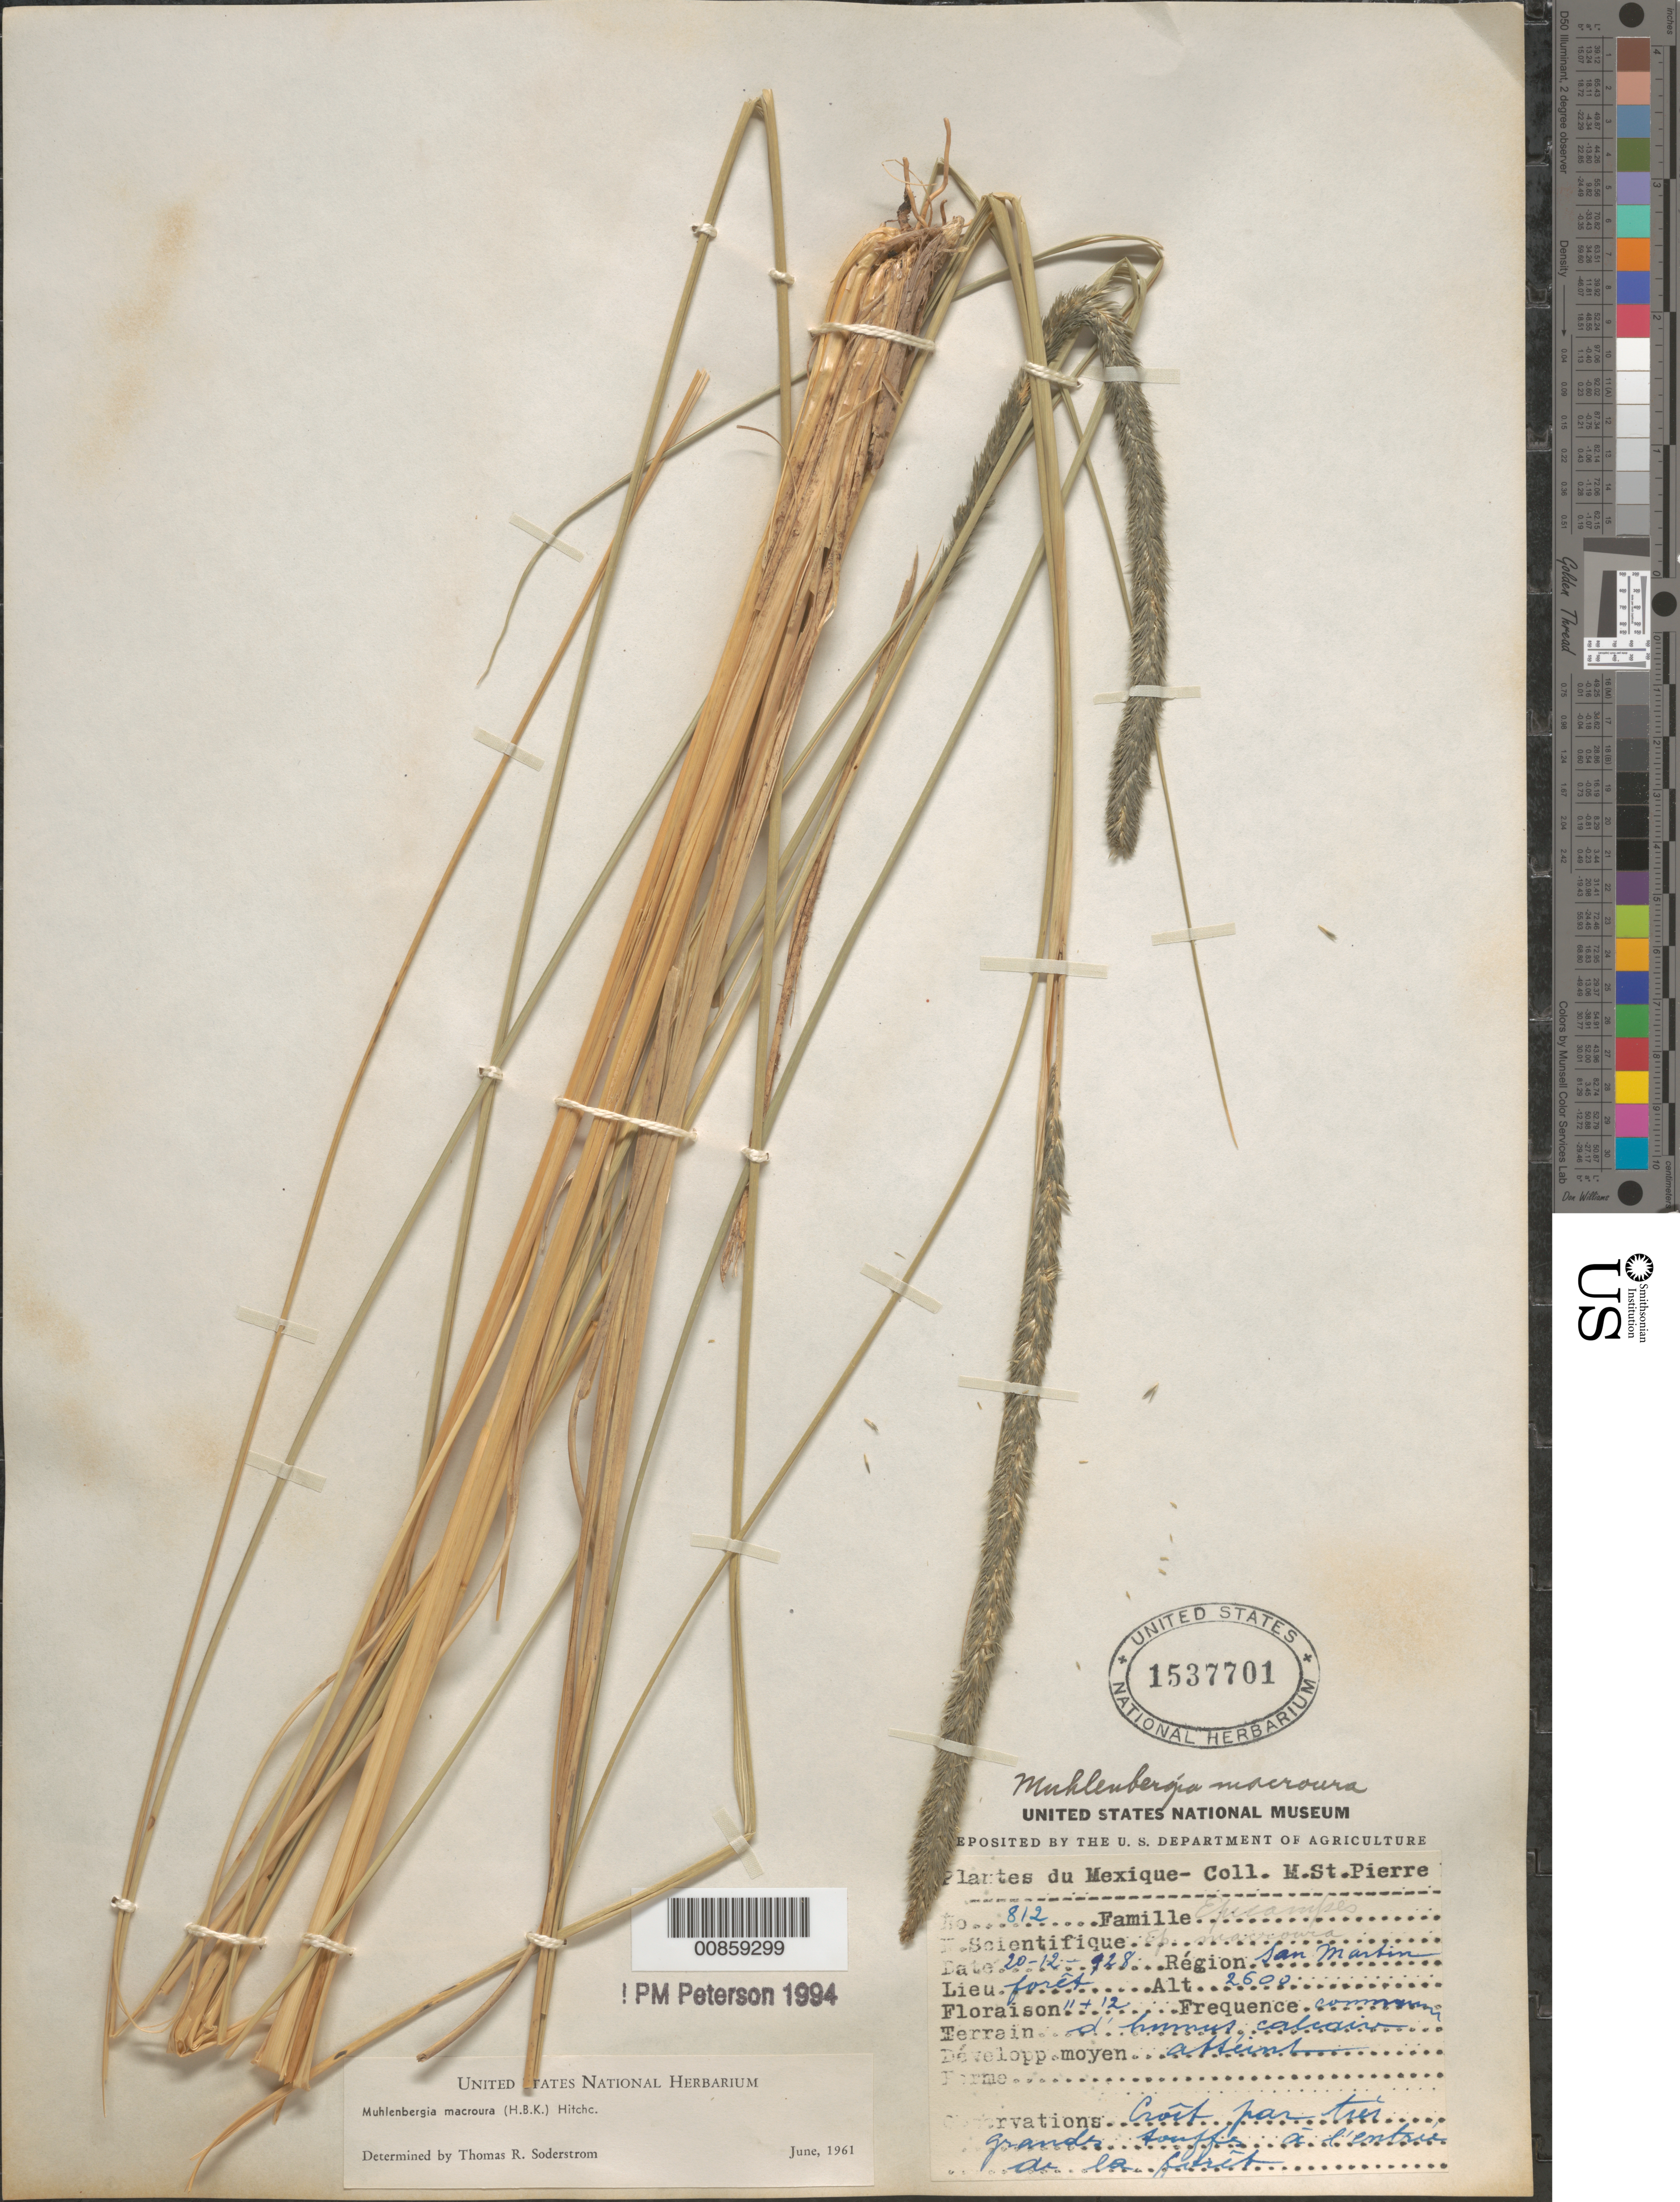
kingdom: Plantae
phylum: Tracheophyta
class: Liliopsida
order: Poales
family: Poaceae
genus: Muhlenbergia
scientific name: Muhlenbergia macroura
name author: (Kunth) Hitchc.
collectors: M. Saint-Pierre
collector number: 812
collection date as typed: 20 Dec 1928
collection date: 1928-12-20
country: Mexico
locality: San Martin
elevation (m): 2600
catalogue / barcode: US 1537701